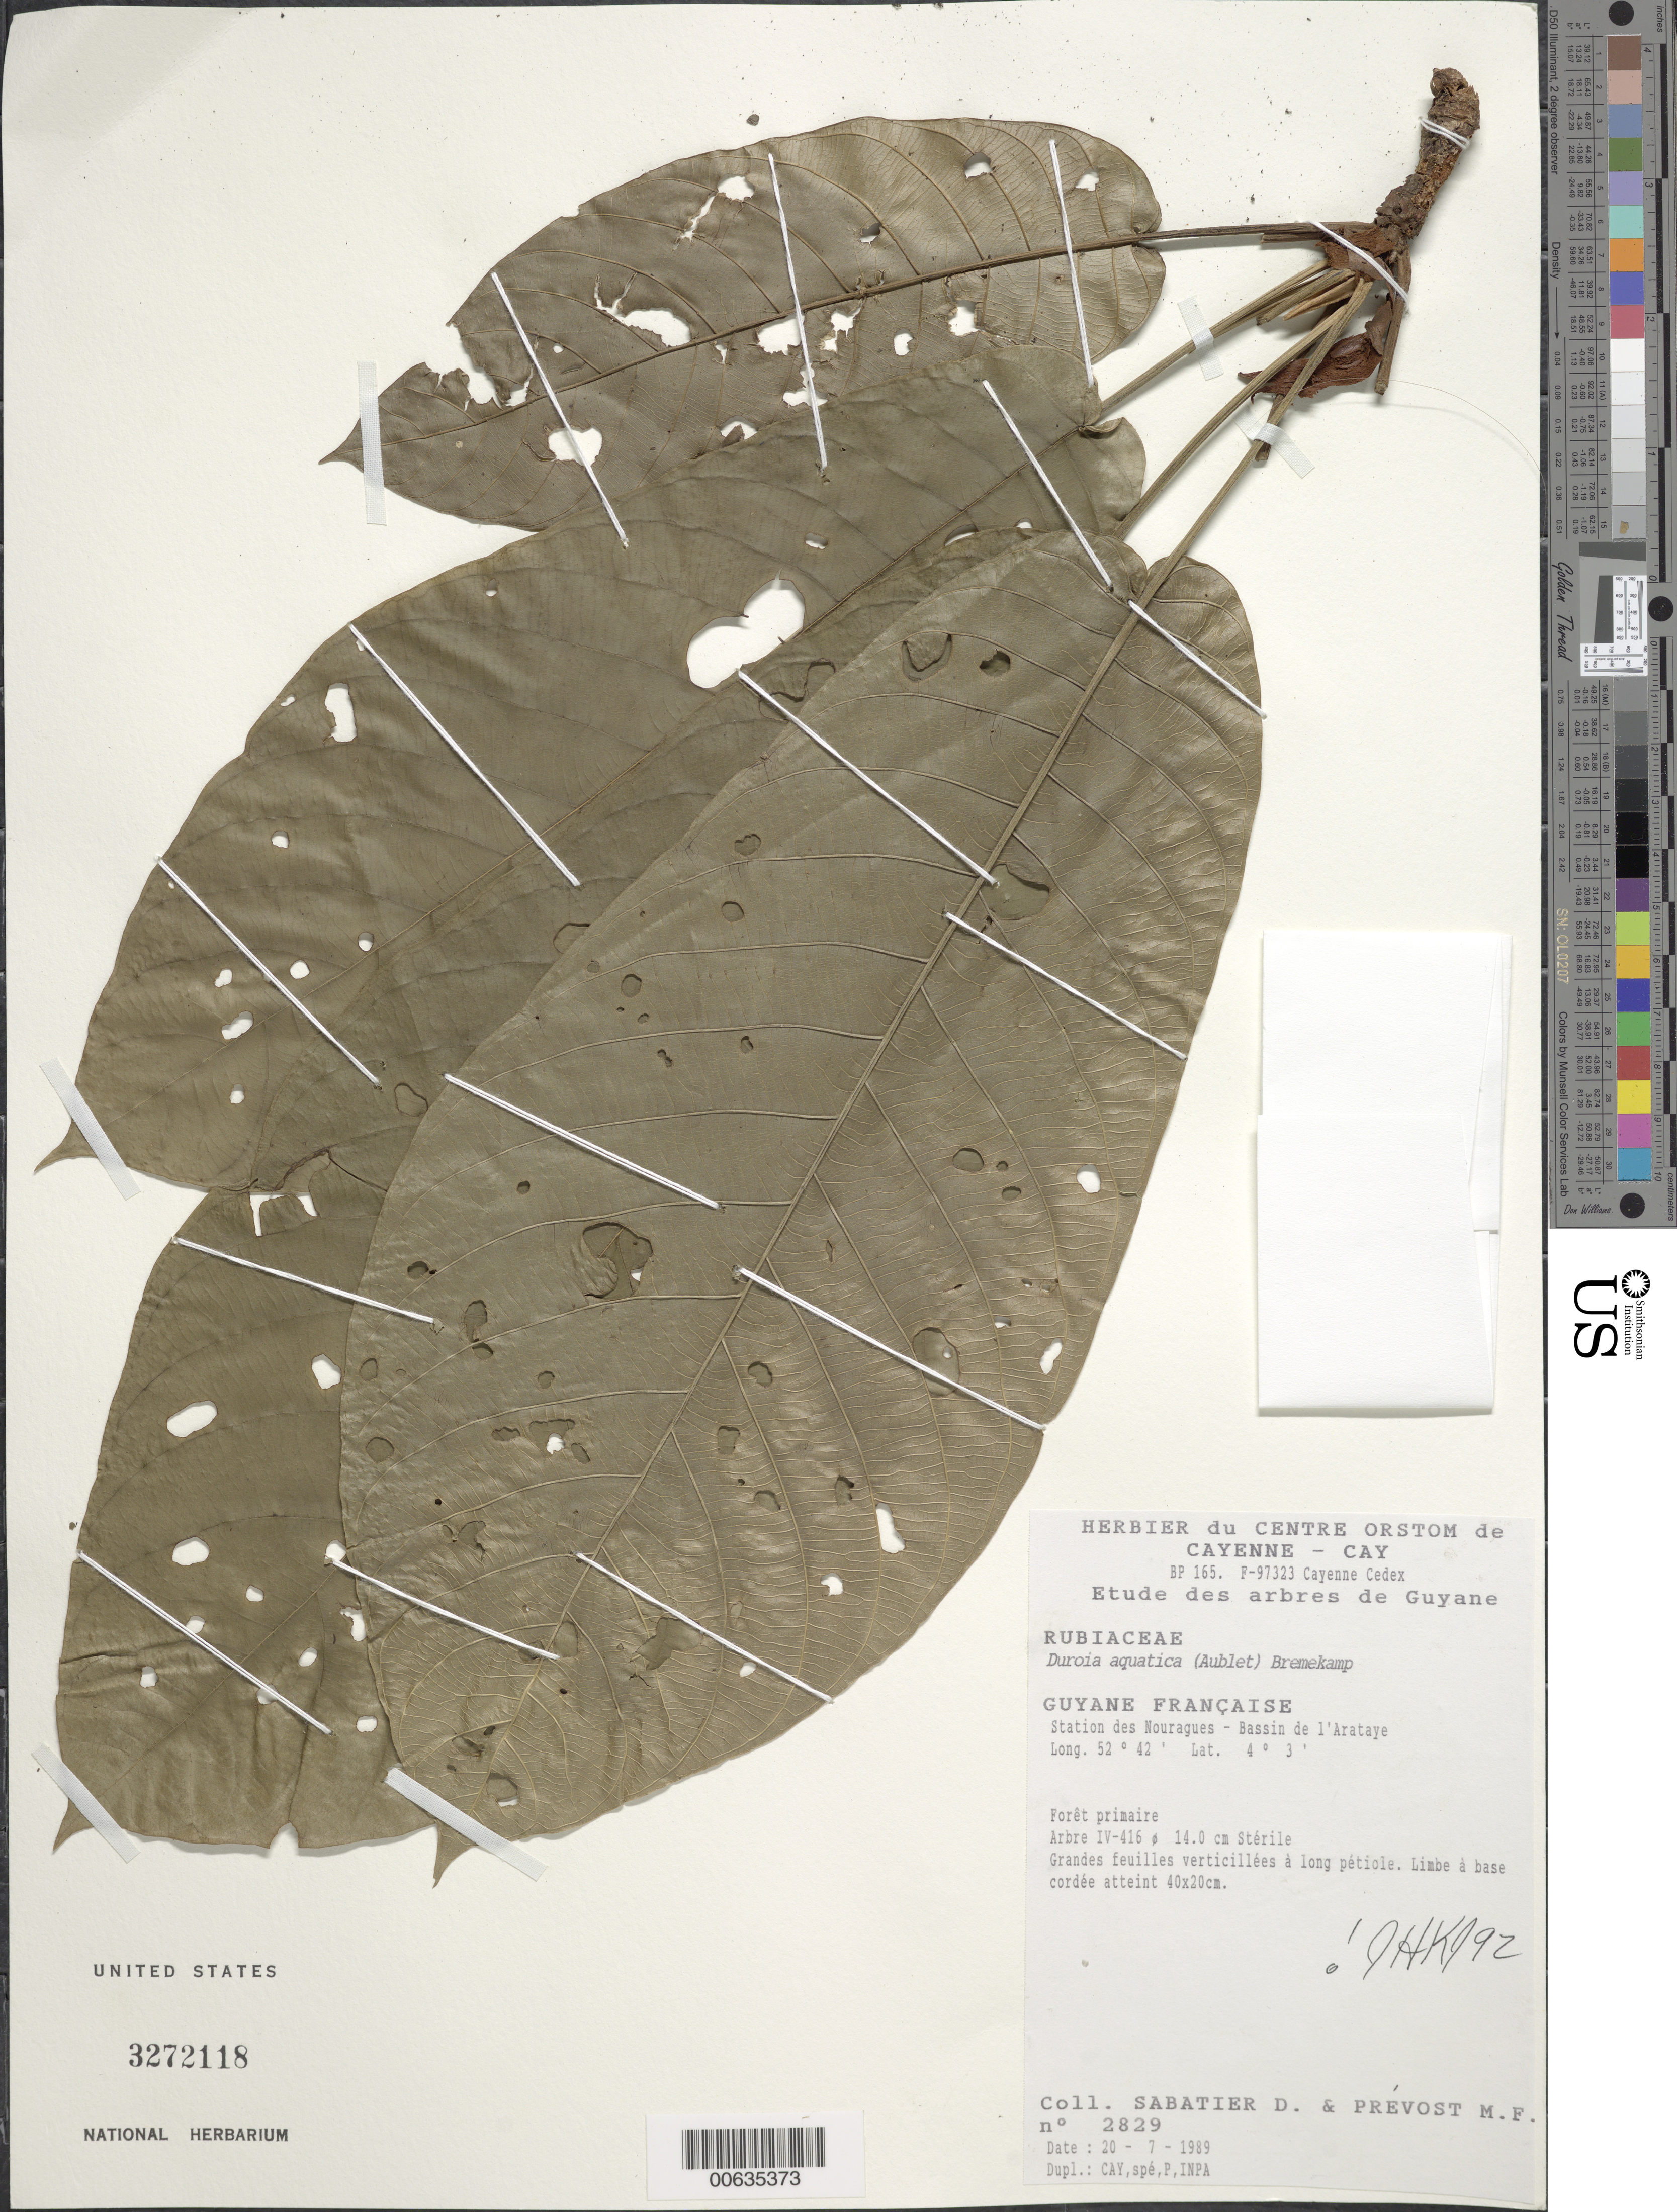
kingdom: Plantae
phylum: Tracheophyta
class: Magnoliopsida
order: Gentianales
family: Rubiaceae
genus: Duroia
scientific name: Duroia aquatica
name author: (Aubl.) Bremek.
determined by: Kirkbride, J. H.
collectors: D. Sabatier & M.-F. Prévost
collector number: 2829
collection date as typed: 20-Jul-89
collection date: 1989-07-20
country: French Guiana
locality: Station des Nouragues, Bassin de l'Approuague, Arataye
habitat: Primary forest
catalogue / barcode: US 3272118